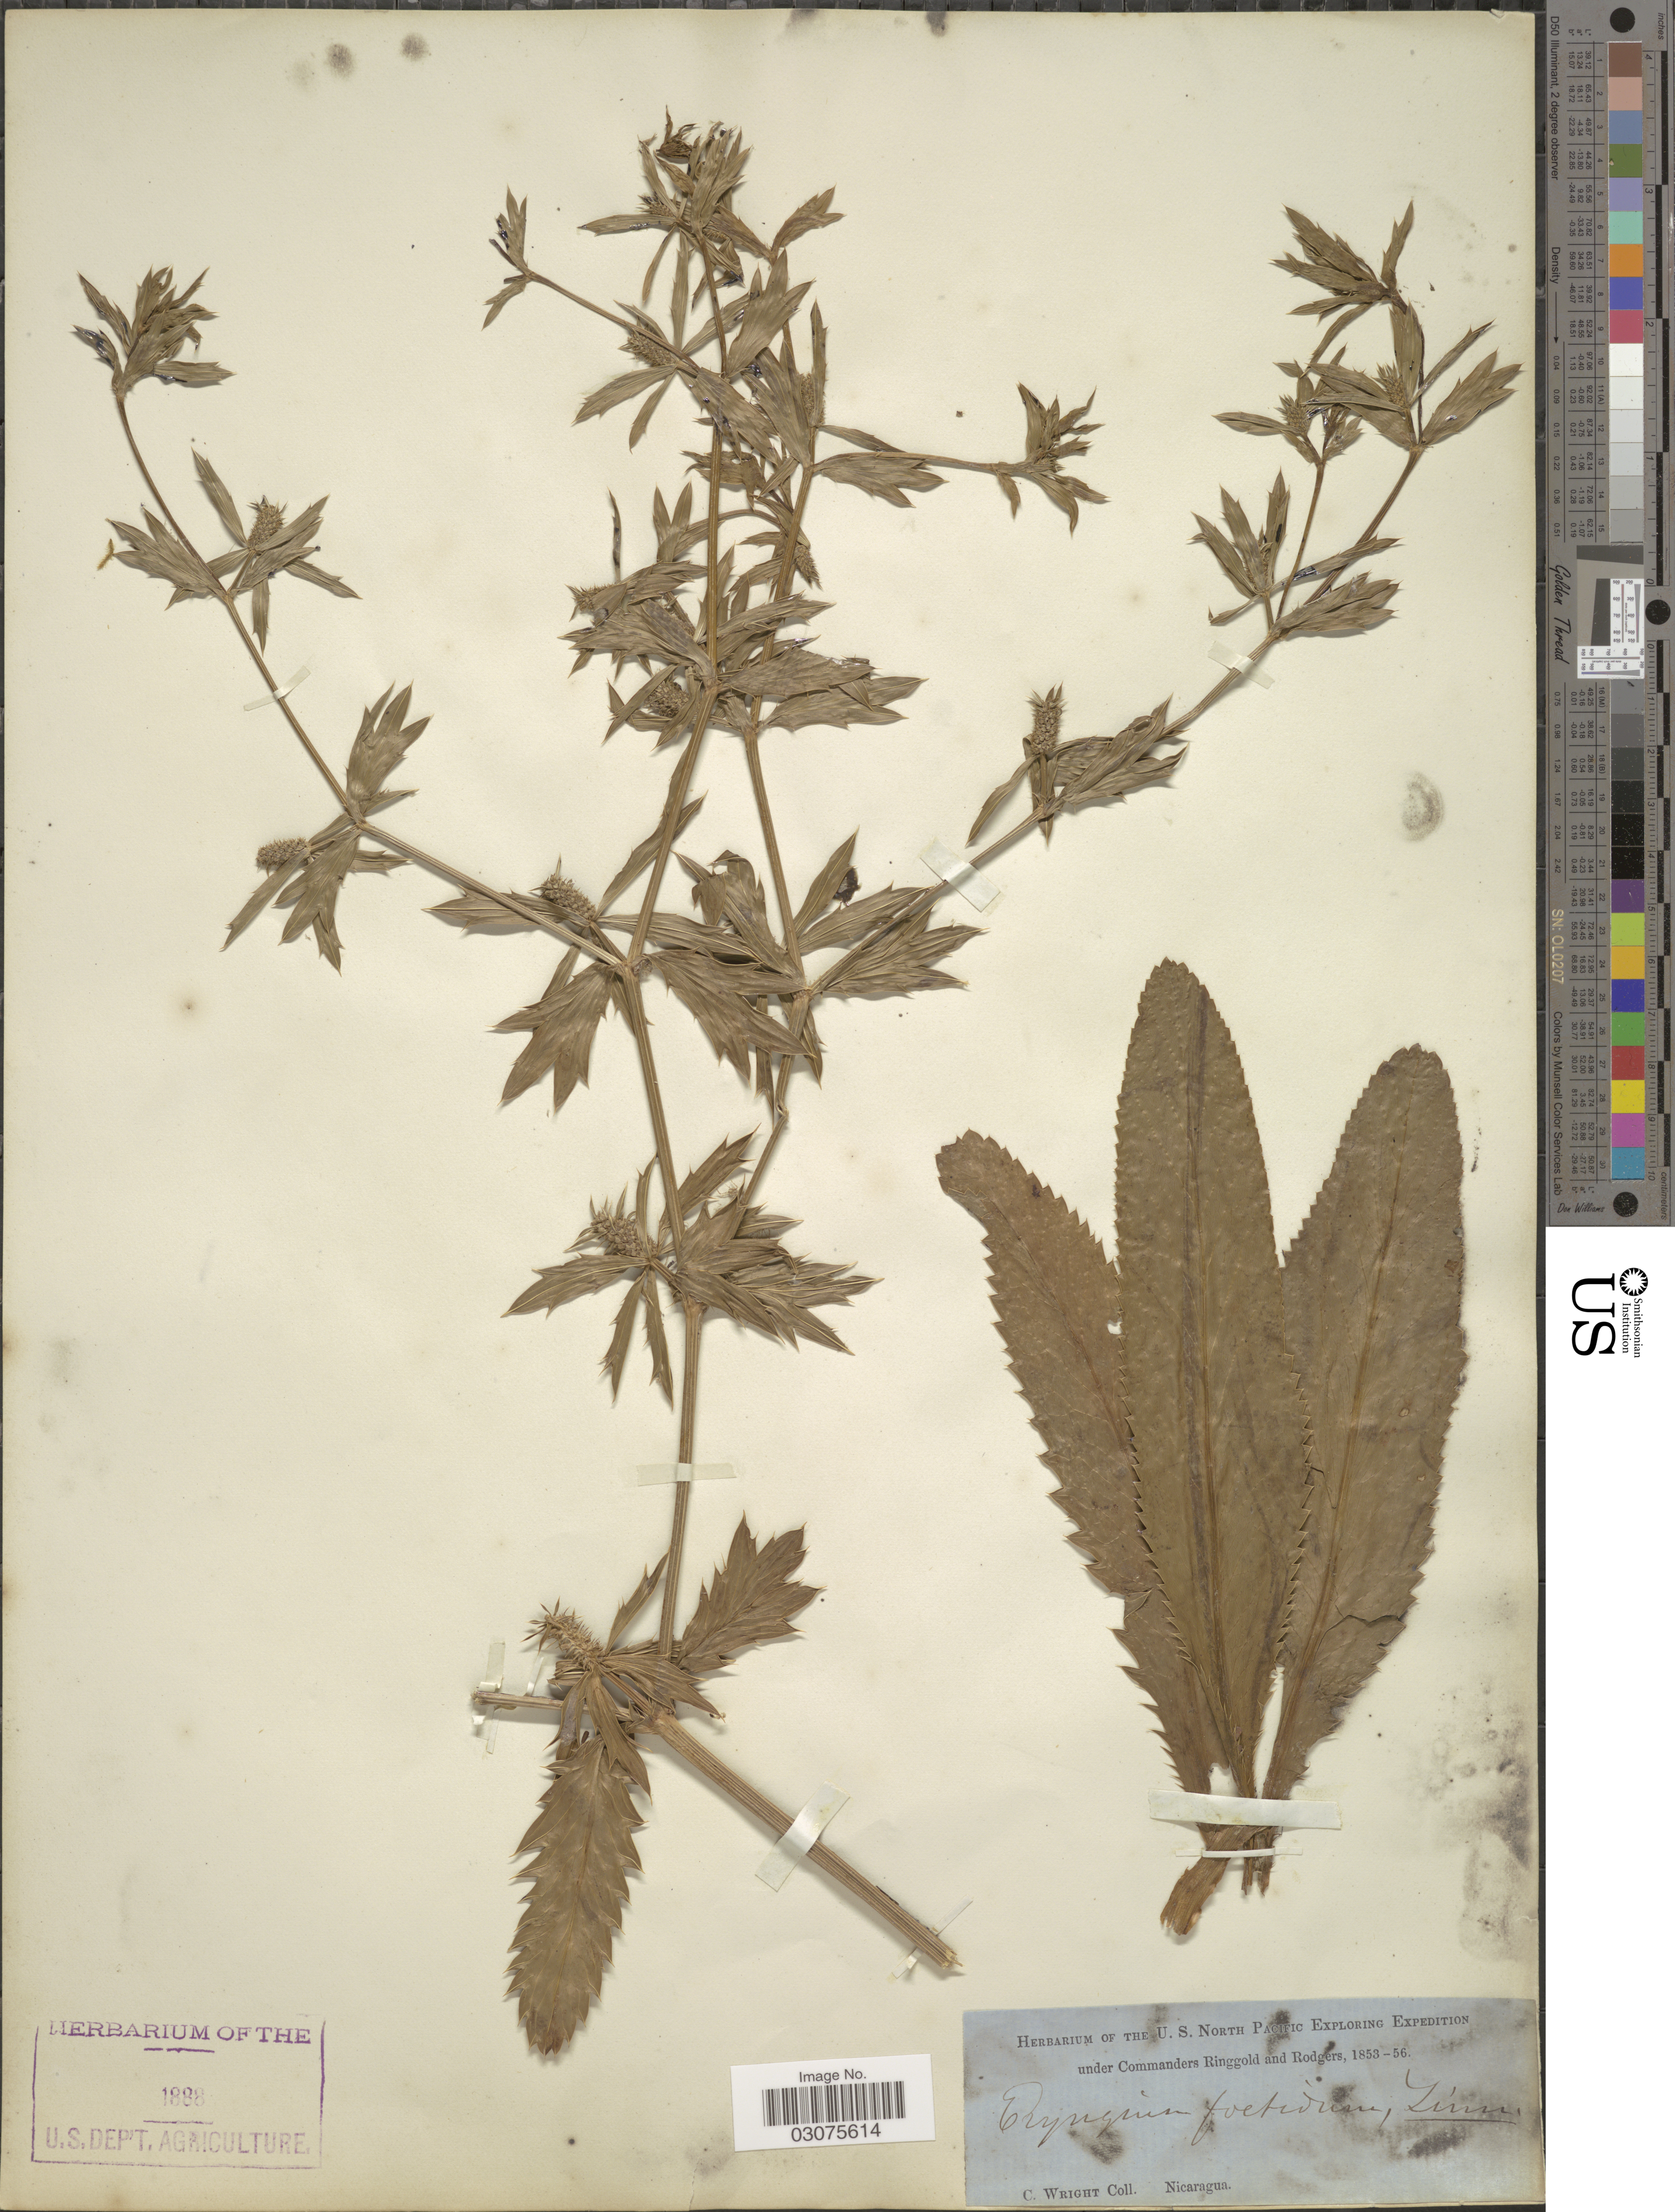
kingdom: Plantae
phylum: Tracheophyta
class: Magnoliopsida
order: Apiales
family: Apiaceae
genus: Eryngium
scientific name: Eryngium foetidum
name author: L.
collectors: C. Wright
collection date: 1853/1856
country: Nicaragua